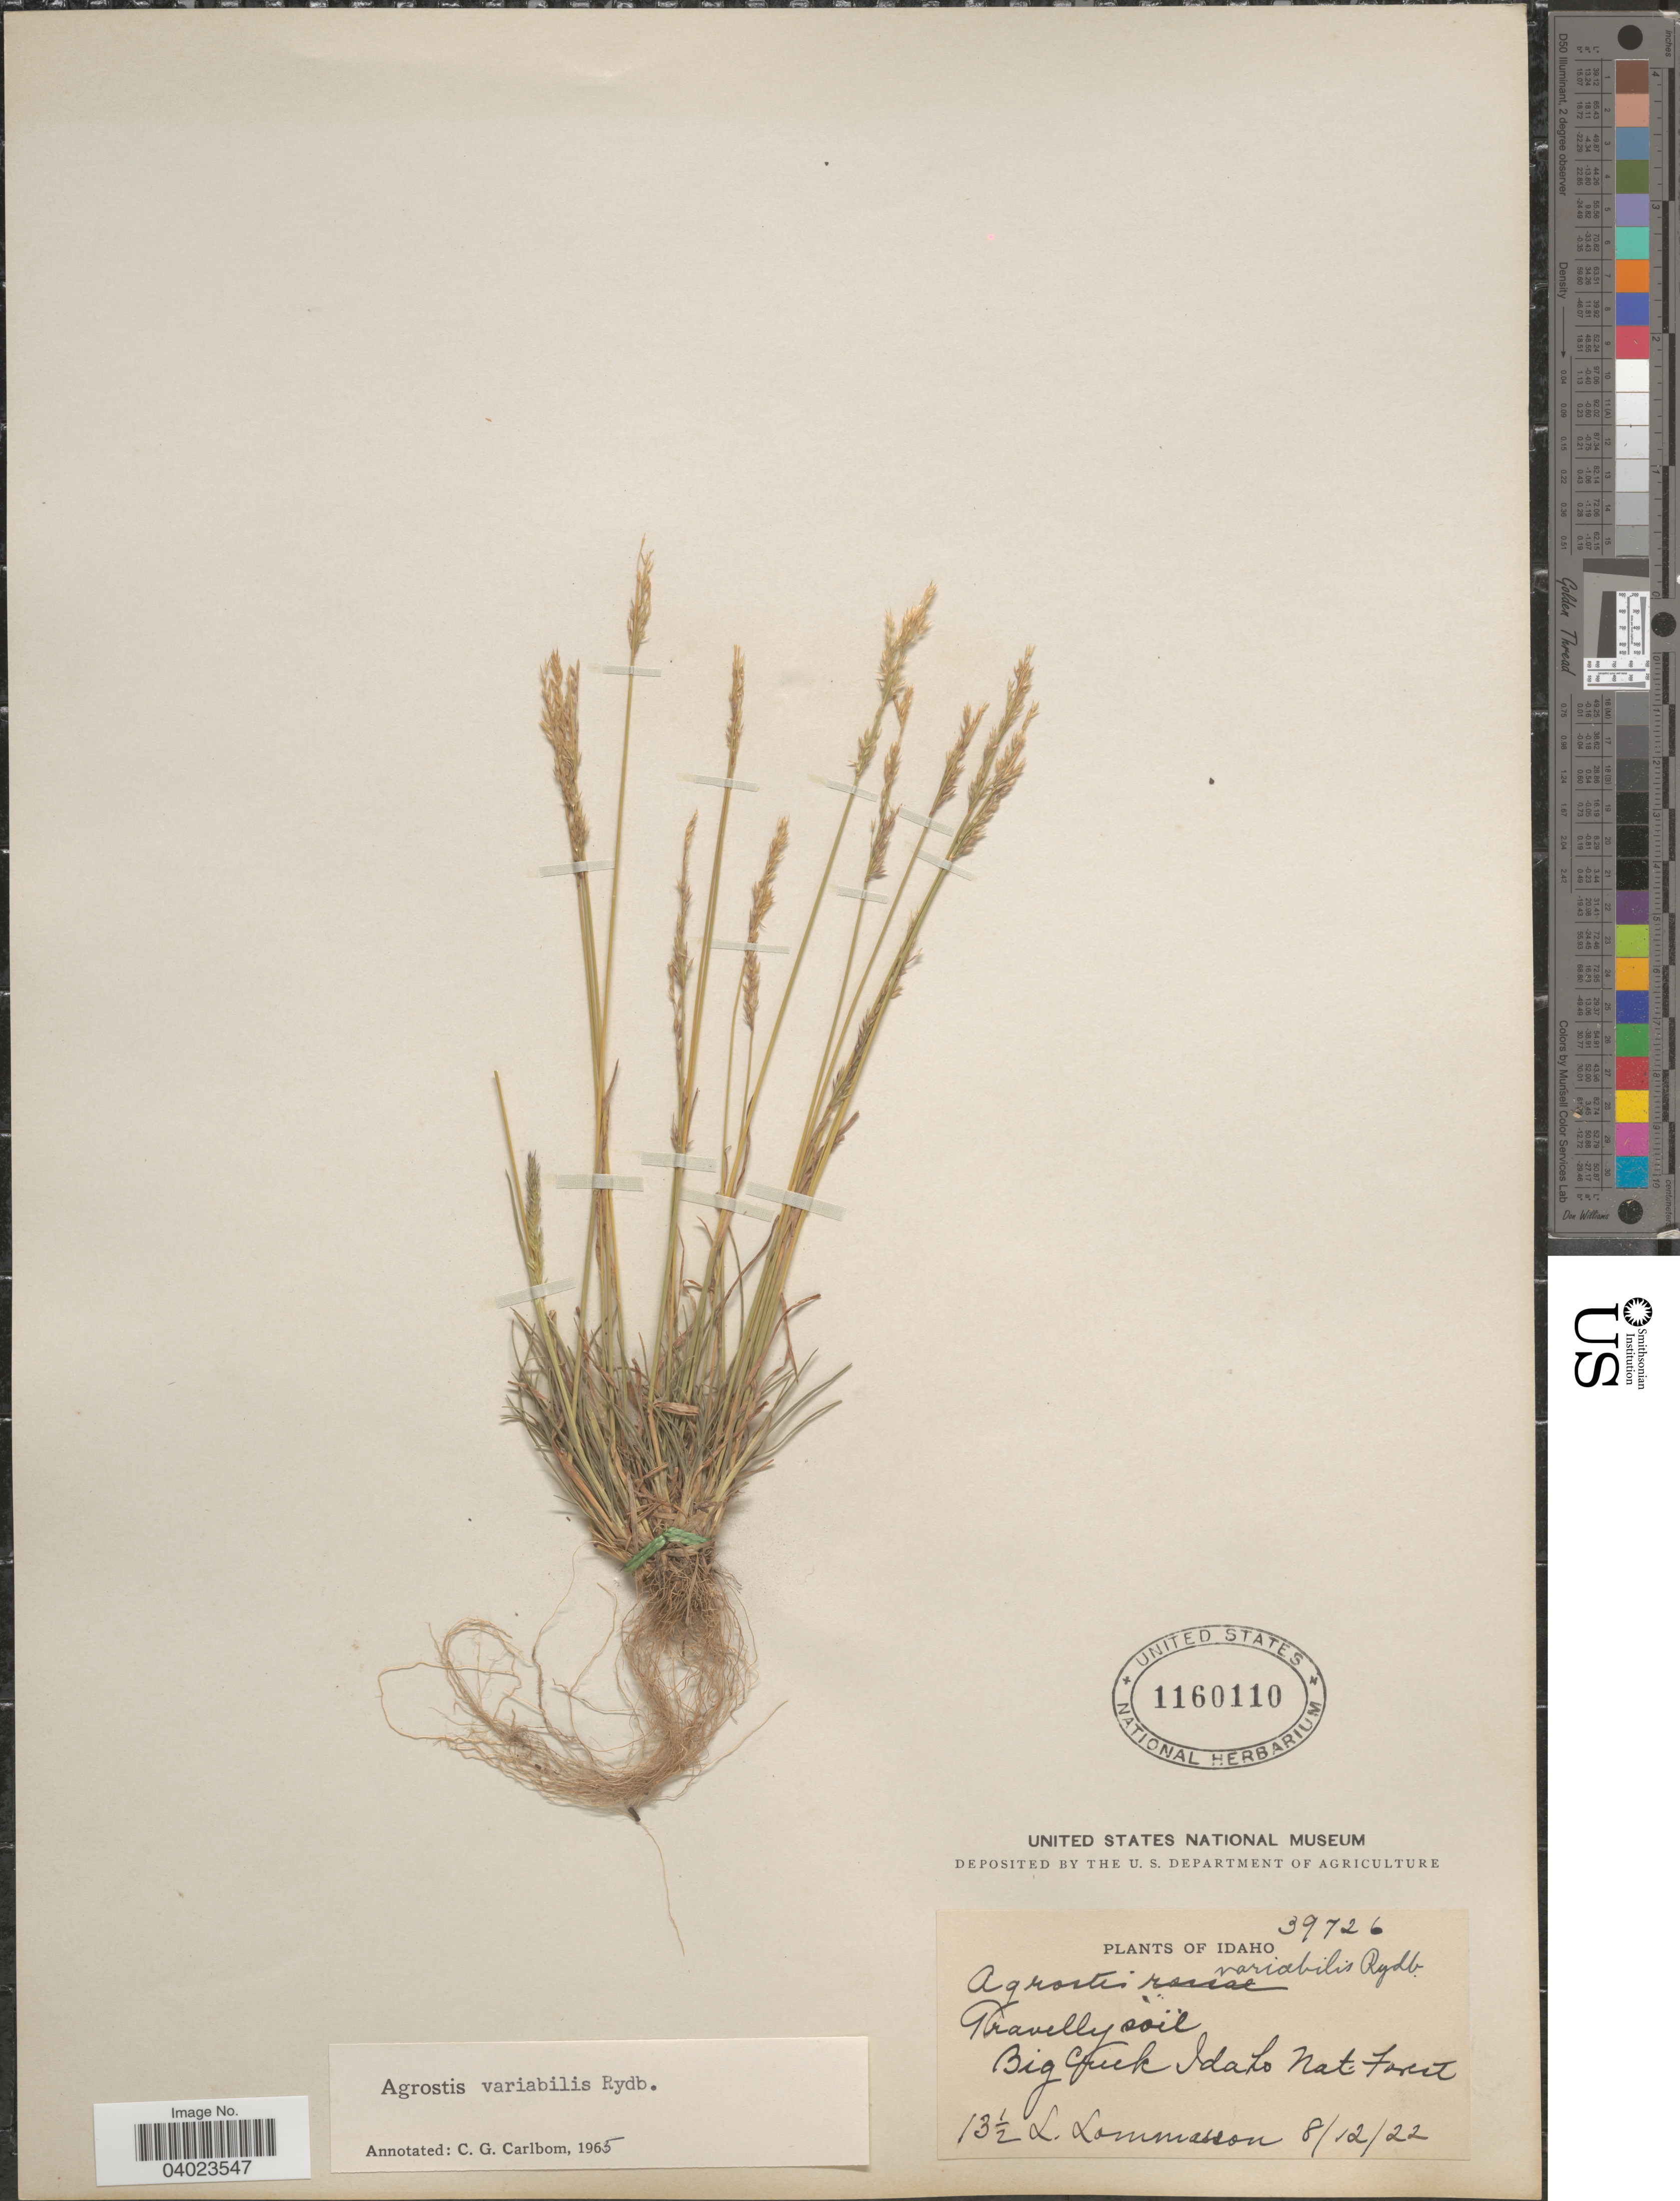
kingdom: Plantae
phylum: Tracheophyta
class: Liliopsida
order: Poales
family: Poaceae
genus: Agrostis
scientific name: Agrostis variabilis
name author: Rydb.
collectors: L. Lommasson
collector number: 13½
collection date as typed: Transcribed d/m/y: 12/8/22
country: United States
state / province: Idaho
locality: Big Creek Idaho Nat. Forest.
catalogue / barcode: US 1160110